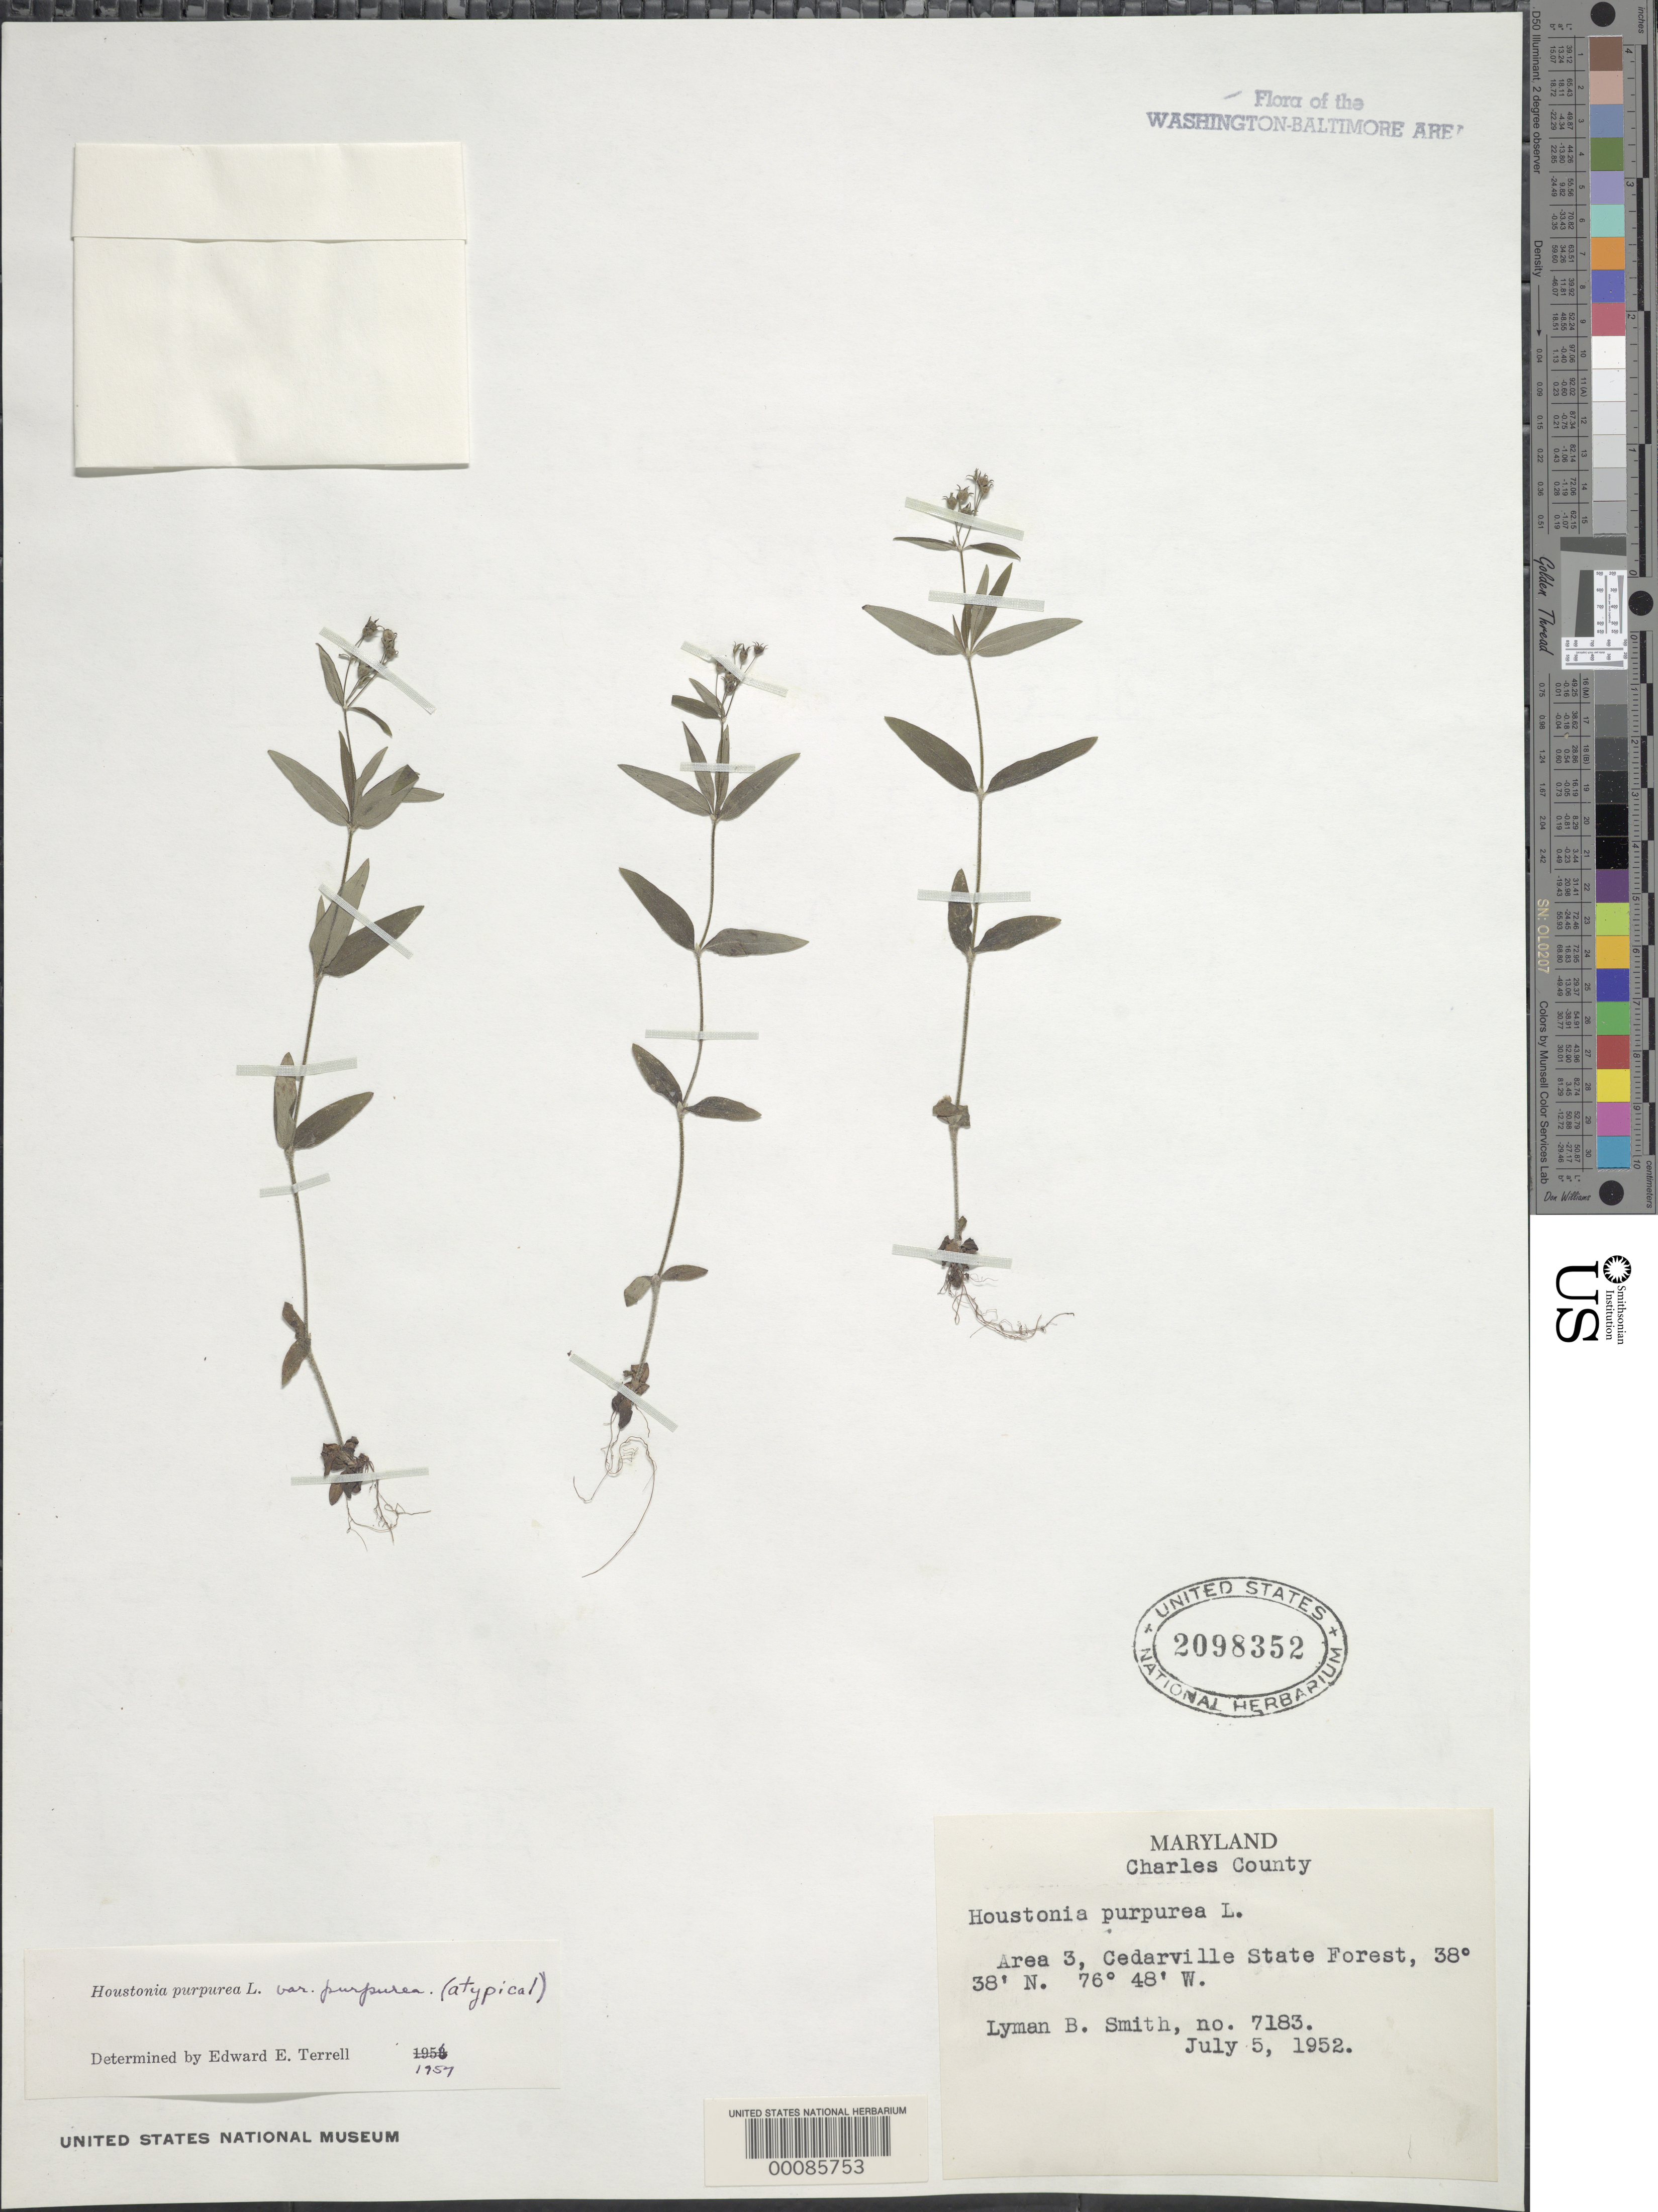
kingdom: Plantae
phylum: Tracheophyta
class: Magnoliopsida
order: Gentianales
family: Rubiaceae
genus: Houstonia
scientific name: Houstonia purpurea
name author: L.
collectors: L. Smith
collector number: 7183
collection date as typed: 05 Jul 1952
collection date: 1952-07-05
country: United States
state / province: Maryland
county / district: Charles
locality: Cedarville State Forest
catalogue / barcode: US 2098352